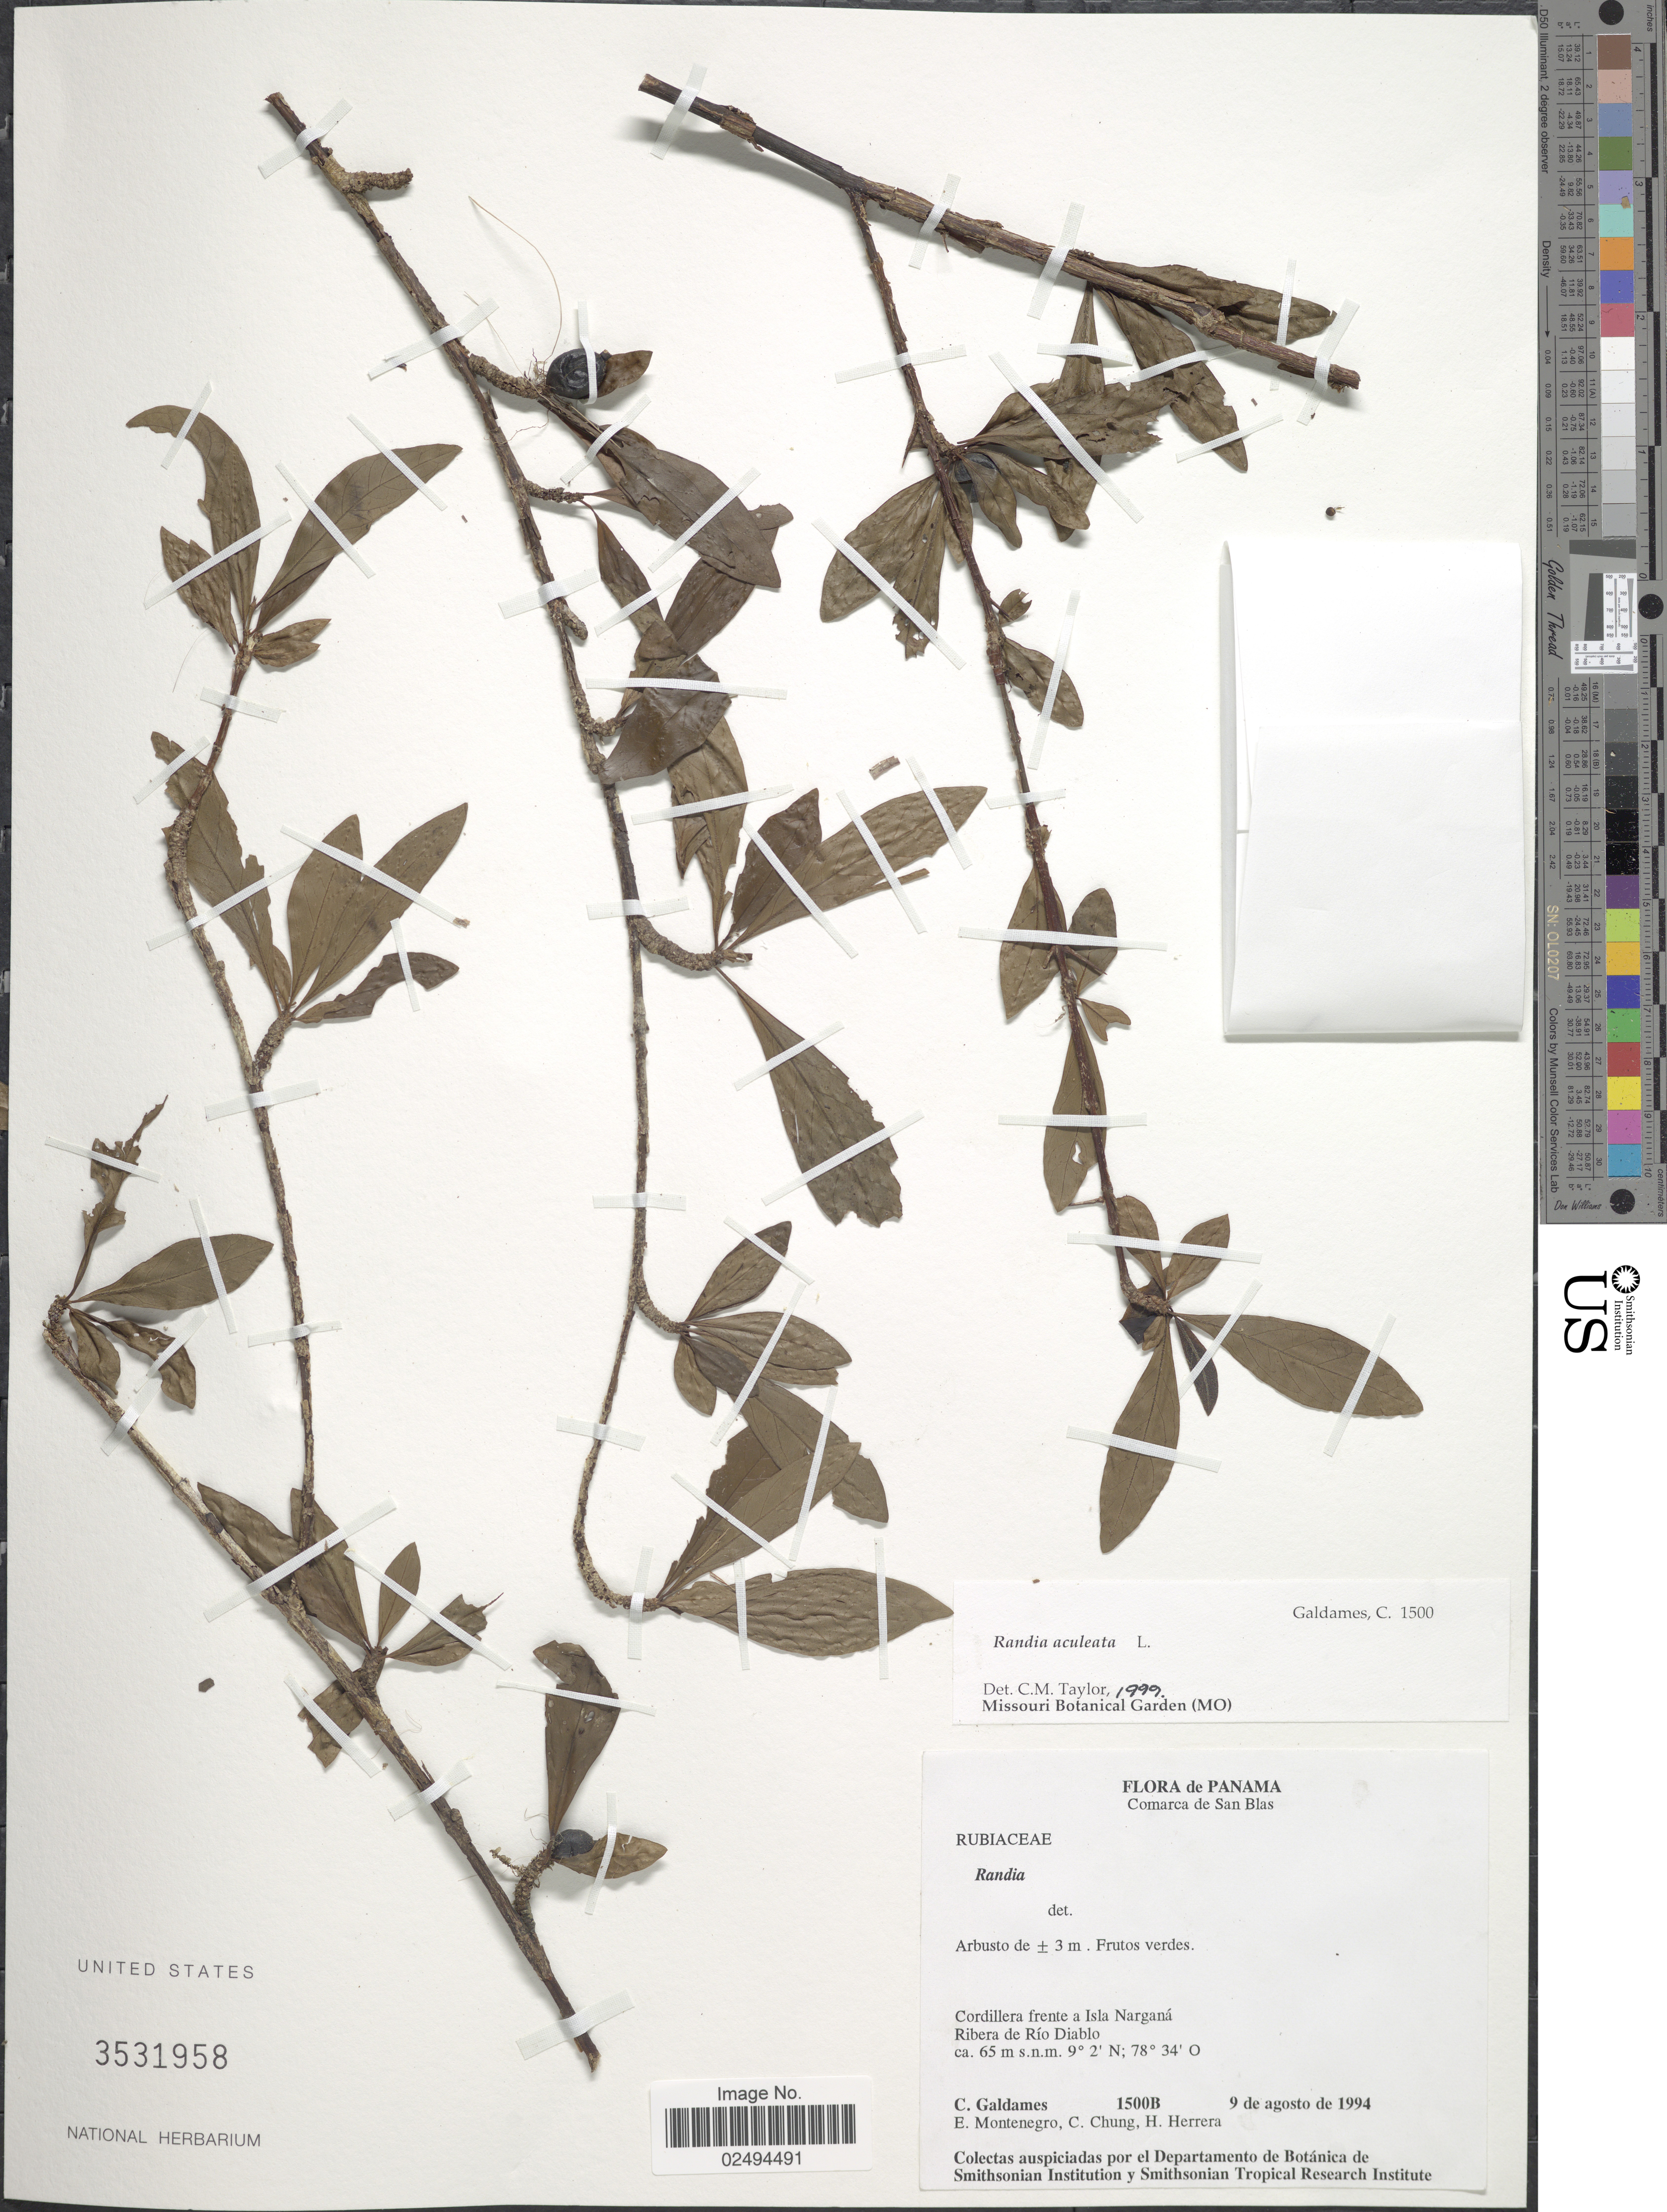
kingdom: Plantae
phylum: Tracheophyta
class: Magnoliopsida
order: Gentianales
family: Rubiaceae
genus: Randia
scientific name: Randia aculeata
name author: L.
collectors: C. Galdames, E. Montenegro, C. Chung & H. Herrera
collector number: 1500B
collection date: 1994-08-09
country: Panama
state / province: Kuna Yala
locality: Comarca de San Blas. Cordillera frente a Isla Nargana. Ribera de Rio Diablo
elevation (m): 65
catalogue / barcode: US 3531958